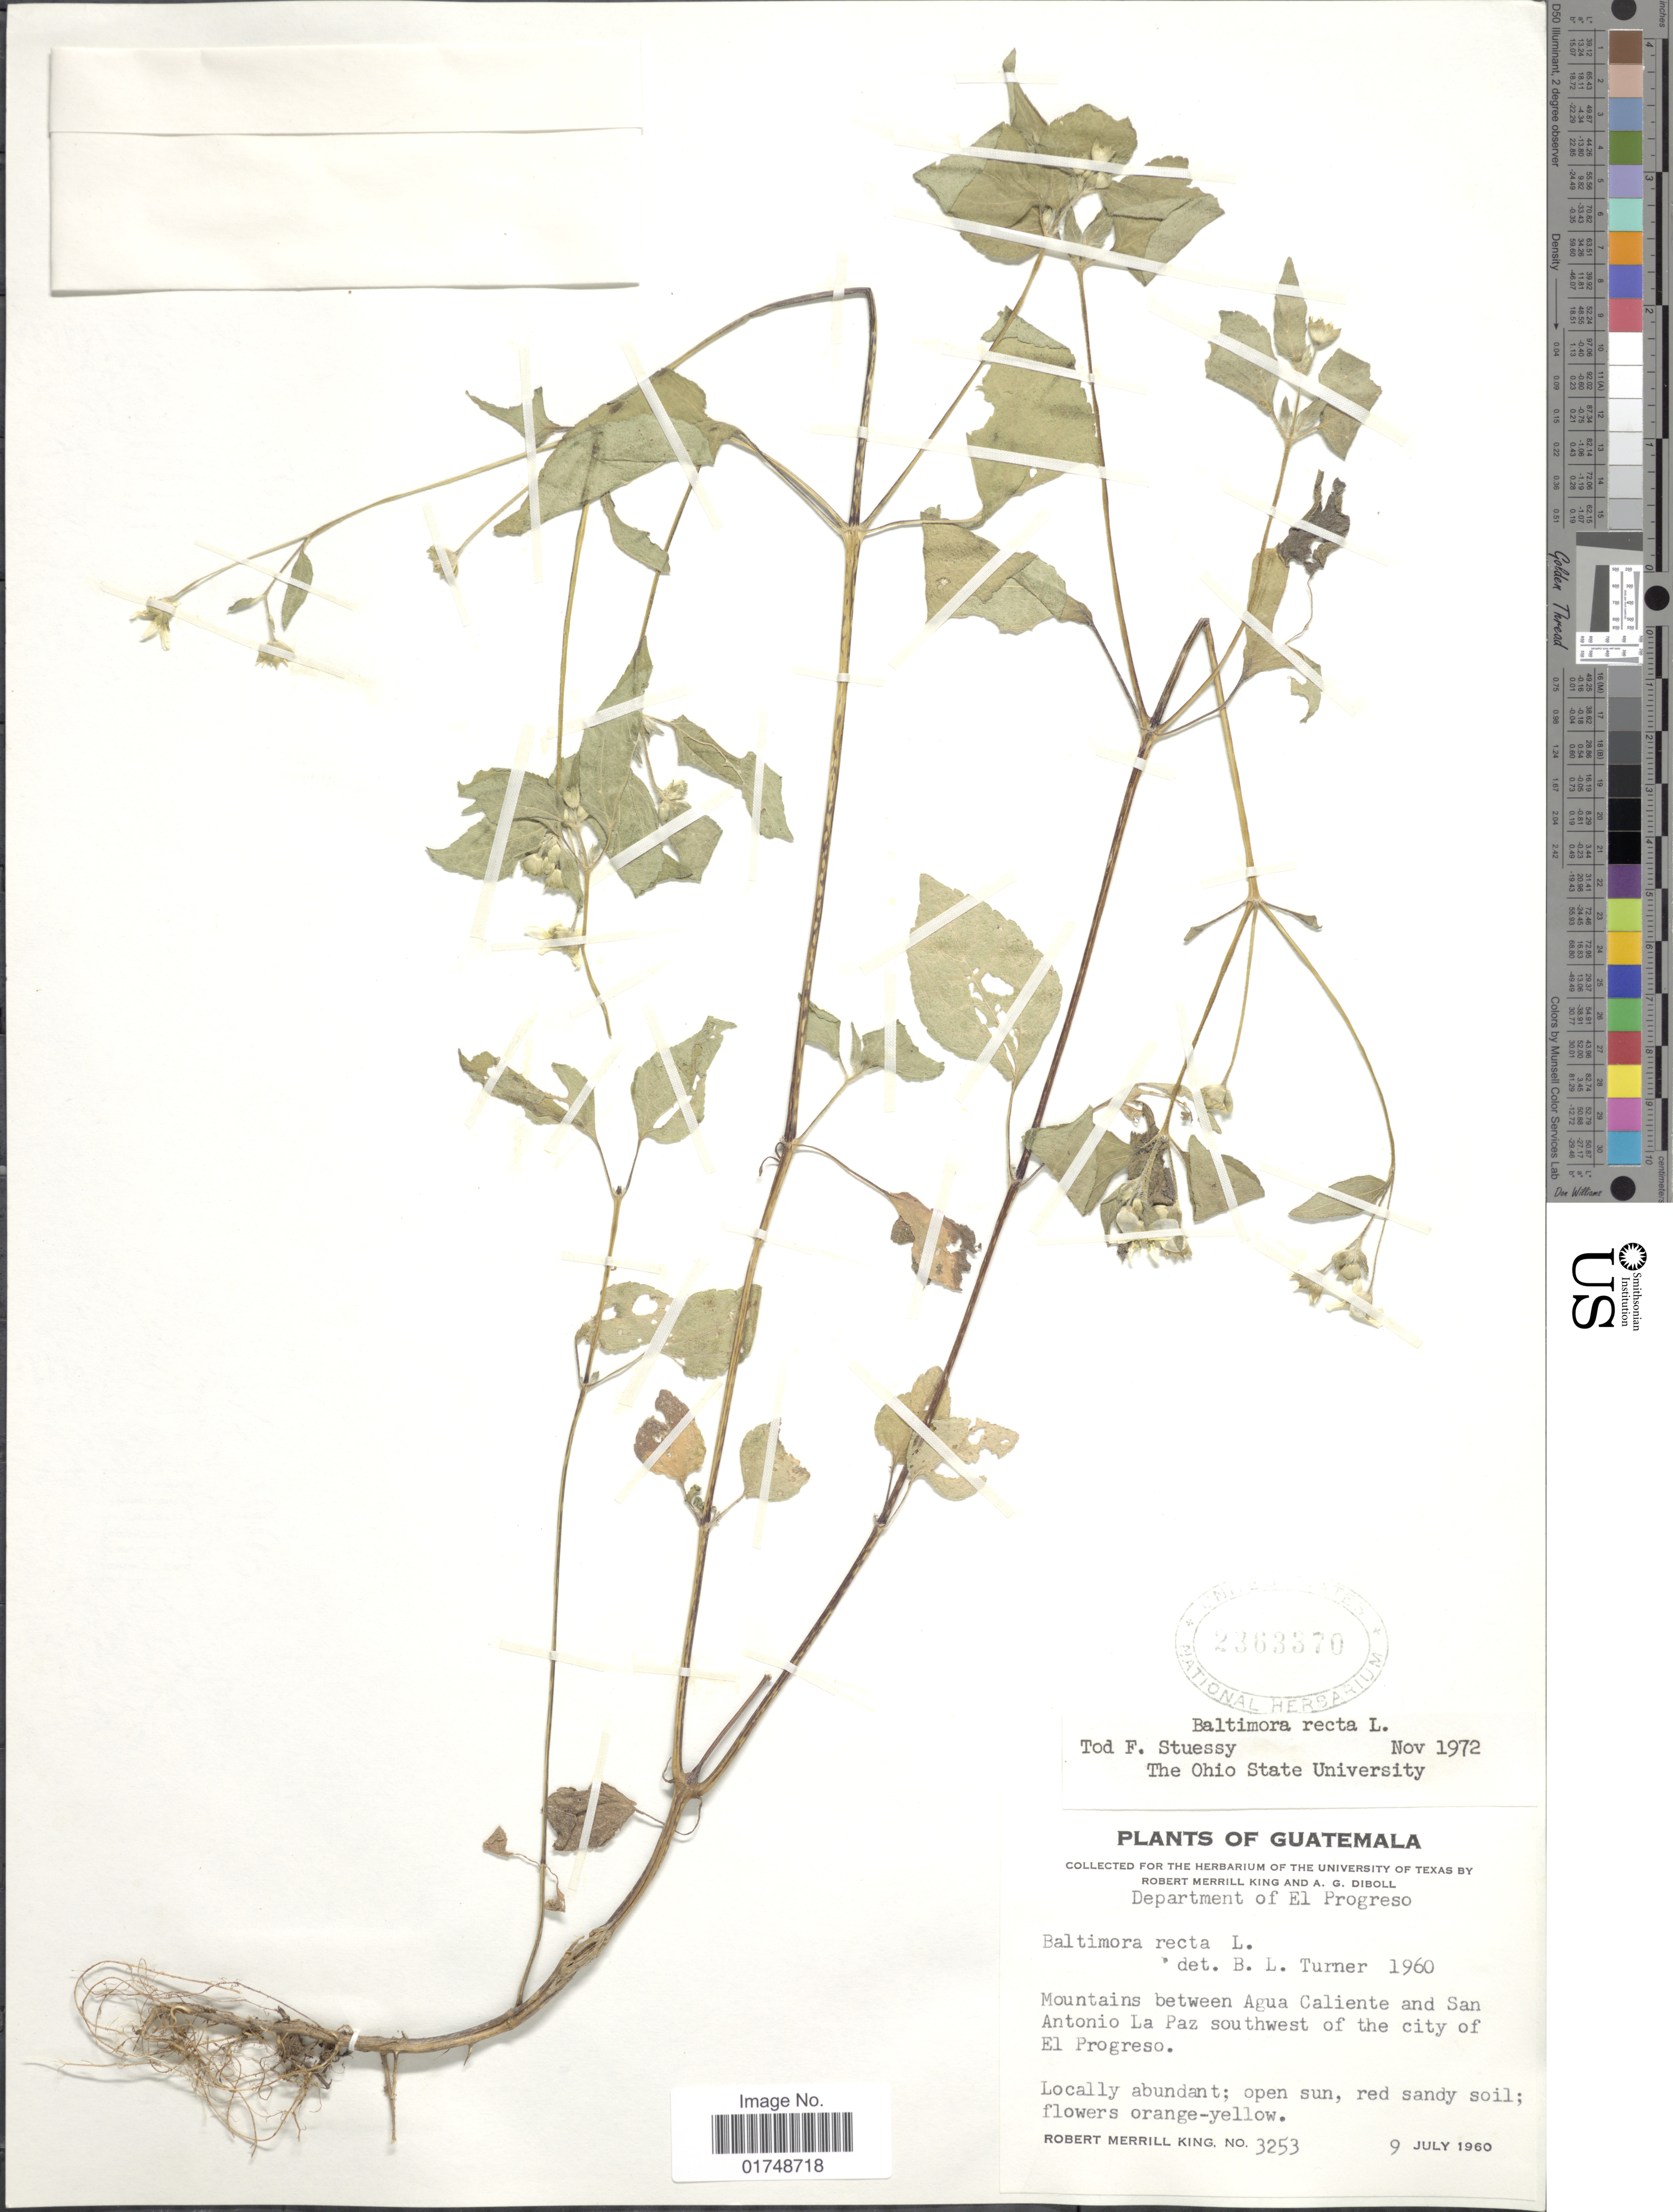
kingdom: Plantae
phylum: Tracheophyta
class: Magnoliopsida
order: Asterales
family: Asteraceae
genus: Baltimora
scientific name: Baltimora recta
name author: L.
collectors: R. M. King & A. Diboll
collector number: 3253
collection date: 1960-07-09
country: Guatemala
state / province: El Progreso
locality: Department of El Progresso. Mountains between Agua Caliente and San Antonio La Paz southwest of the city of El Progresso. Locally abundant.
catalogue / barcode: US 2363370